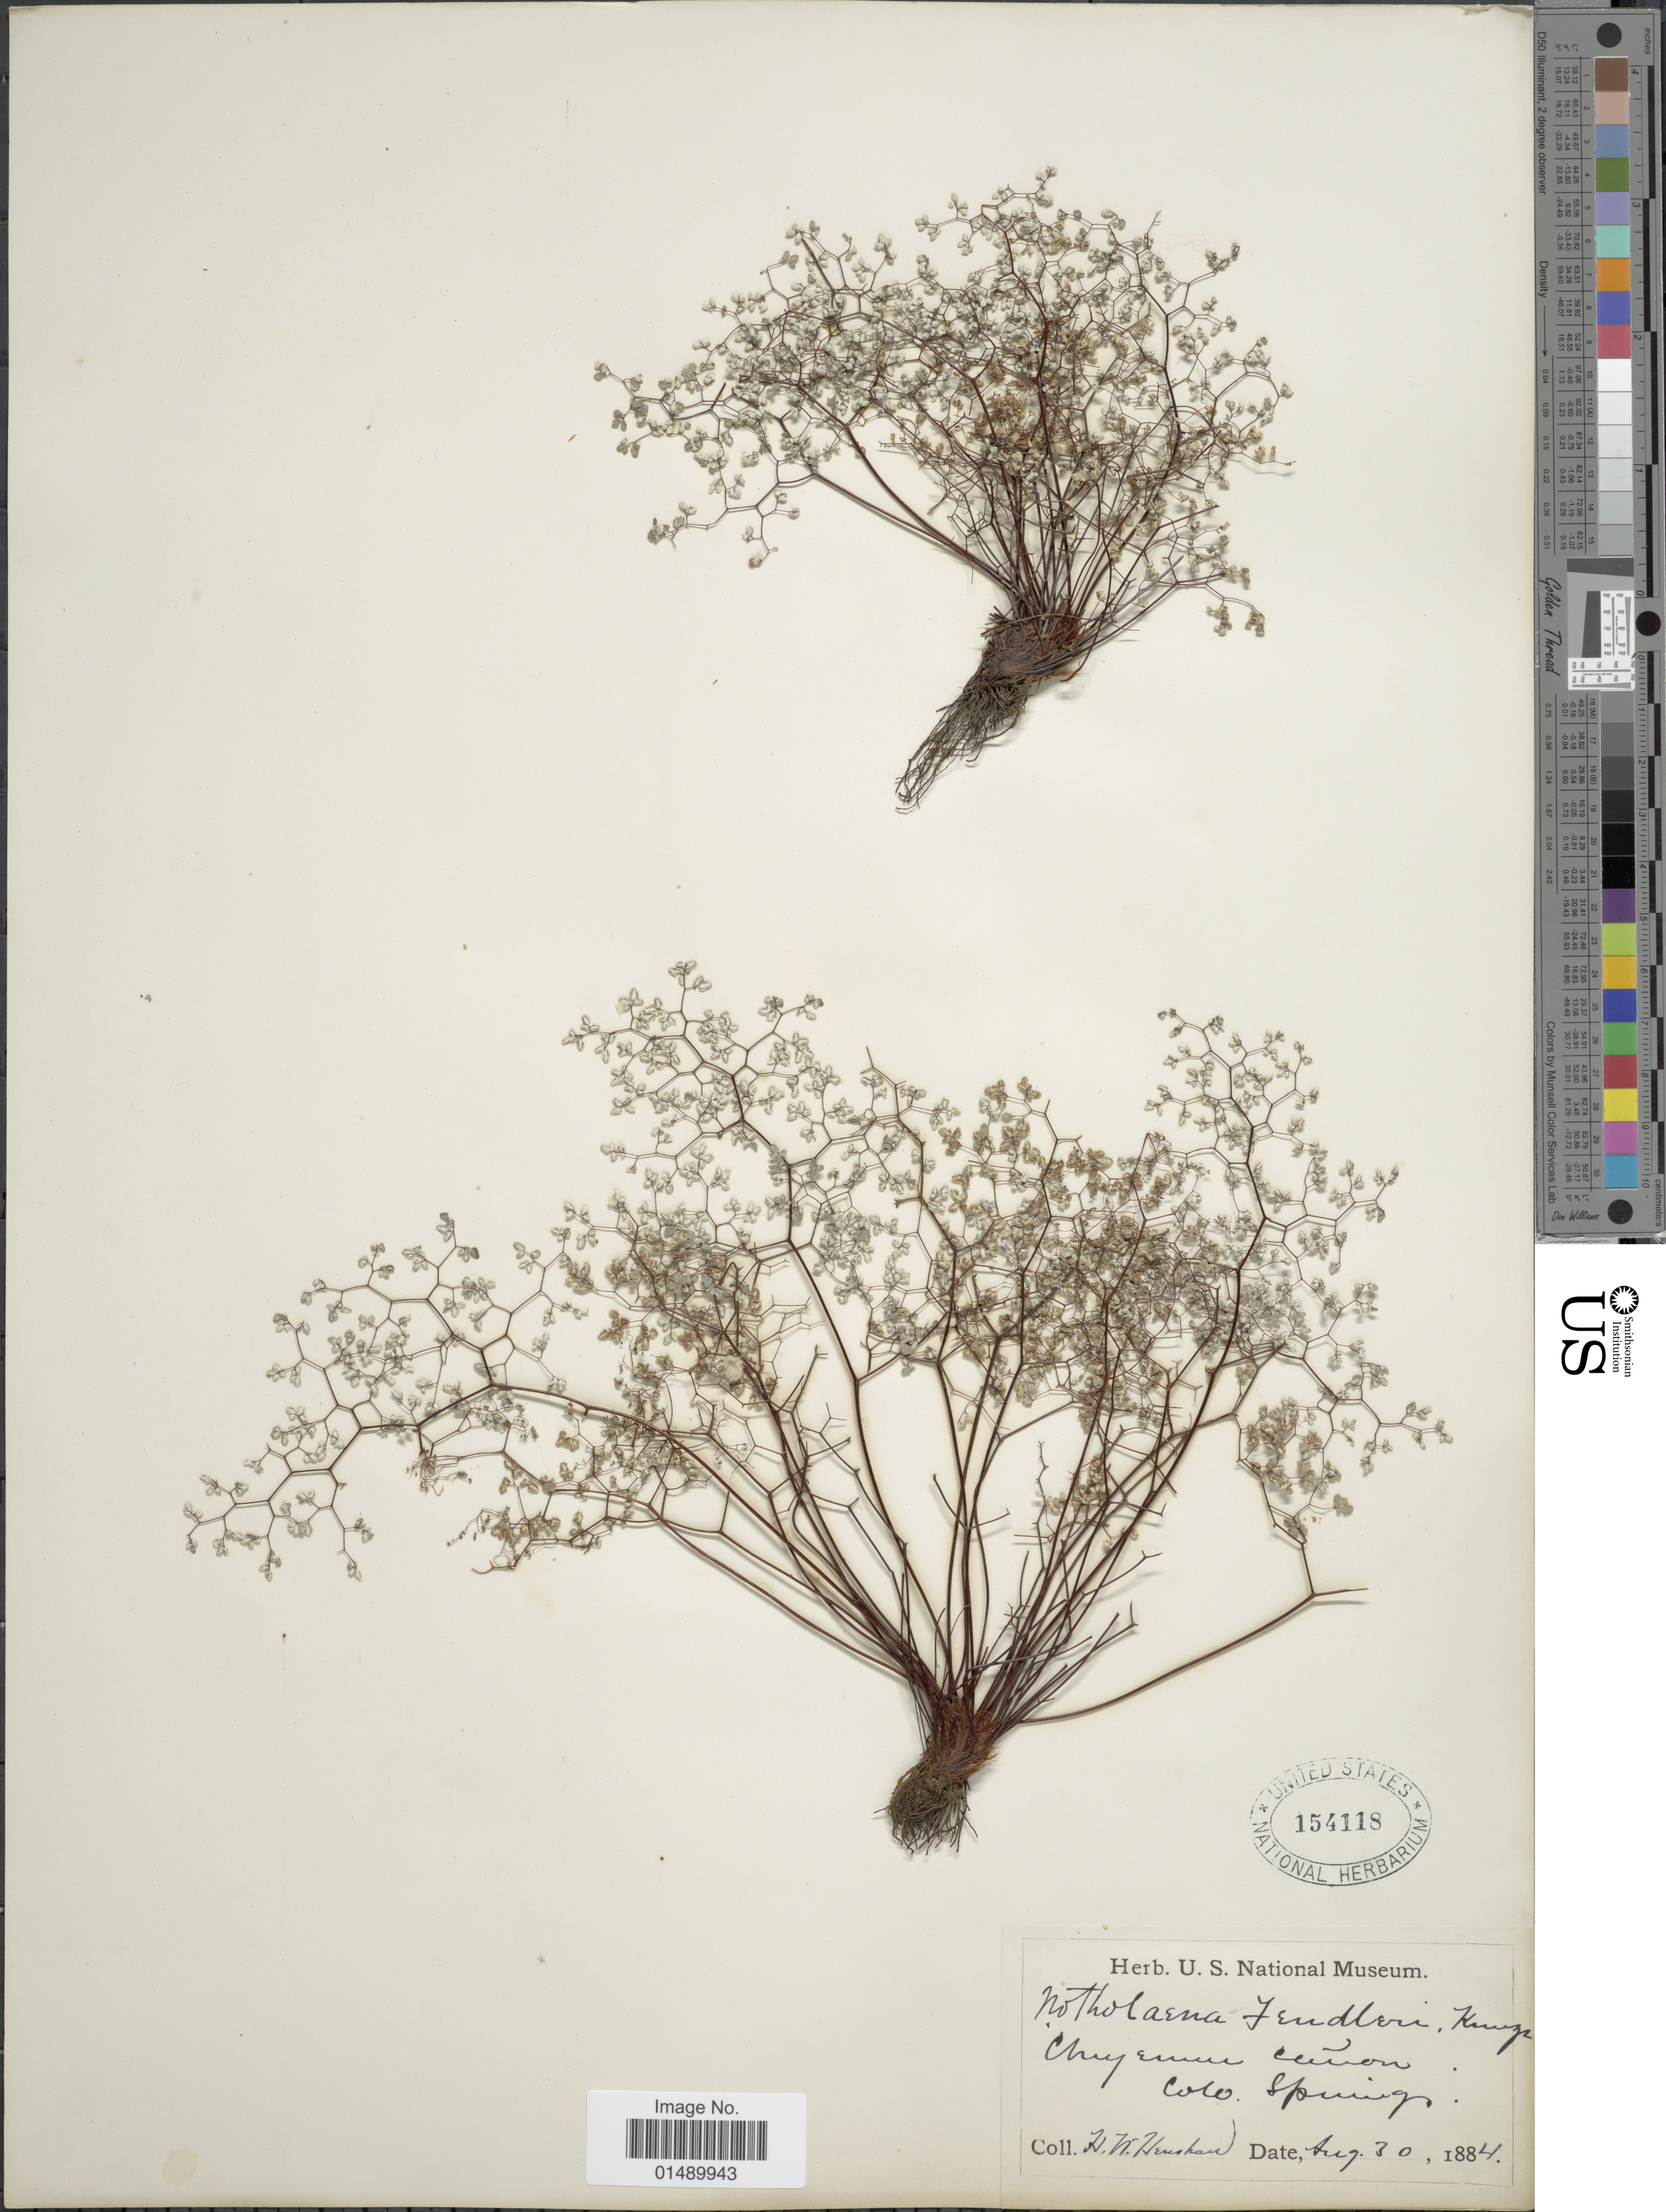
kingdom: Plantae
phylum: Tracheophyta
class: Polypodiopsida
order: Polypodiales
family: Pteridaceae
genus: Argyrochosma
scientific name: Argyrochosma fendleri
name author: (Kunze) Windham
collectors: H. Henshaw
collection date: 1884-08-30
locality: Chey eumi, Canon, colo, springs. [interpreted]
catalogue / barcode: US 154118